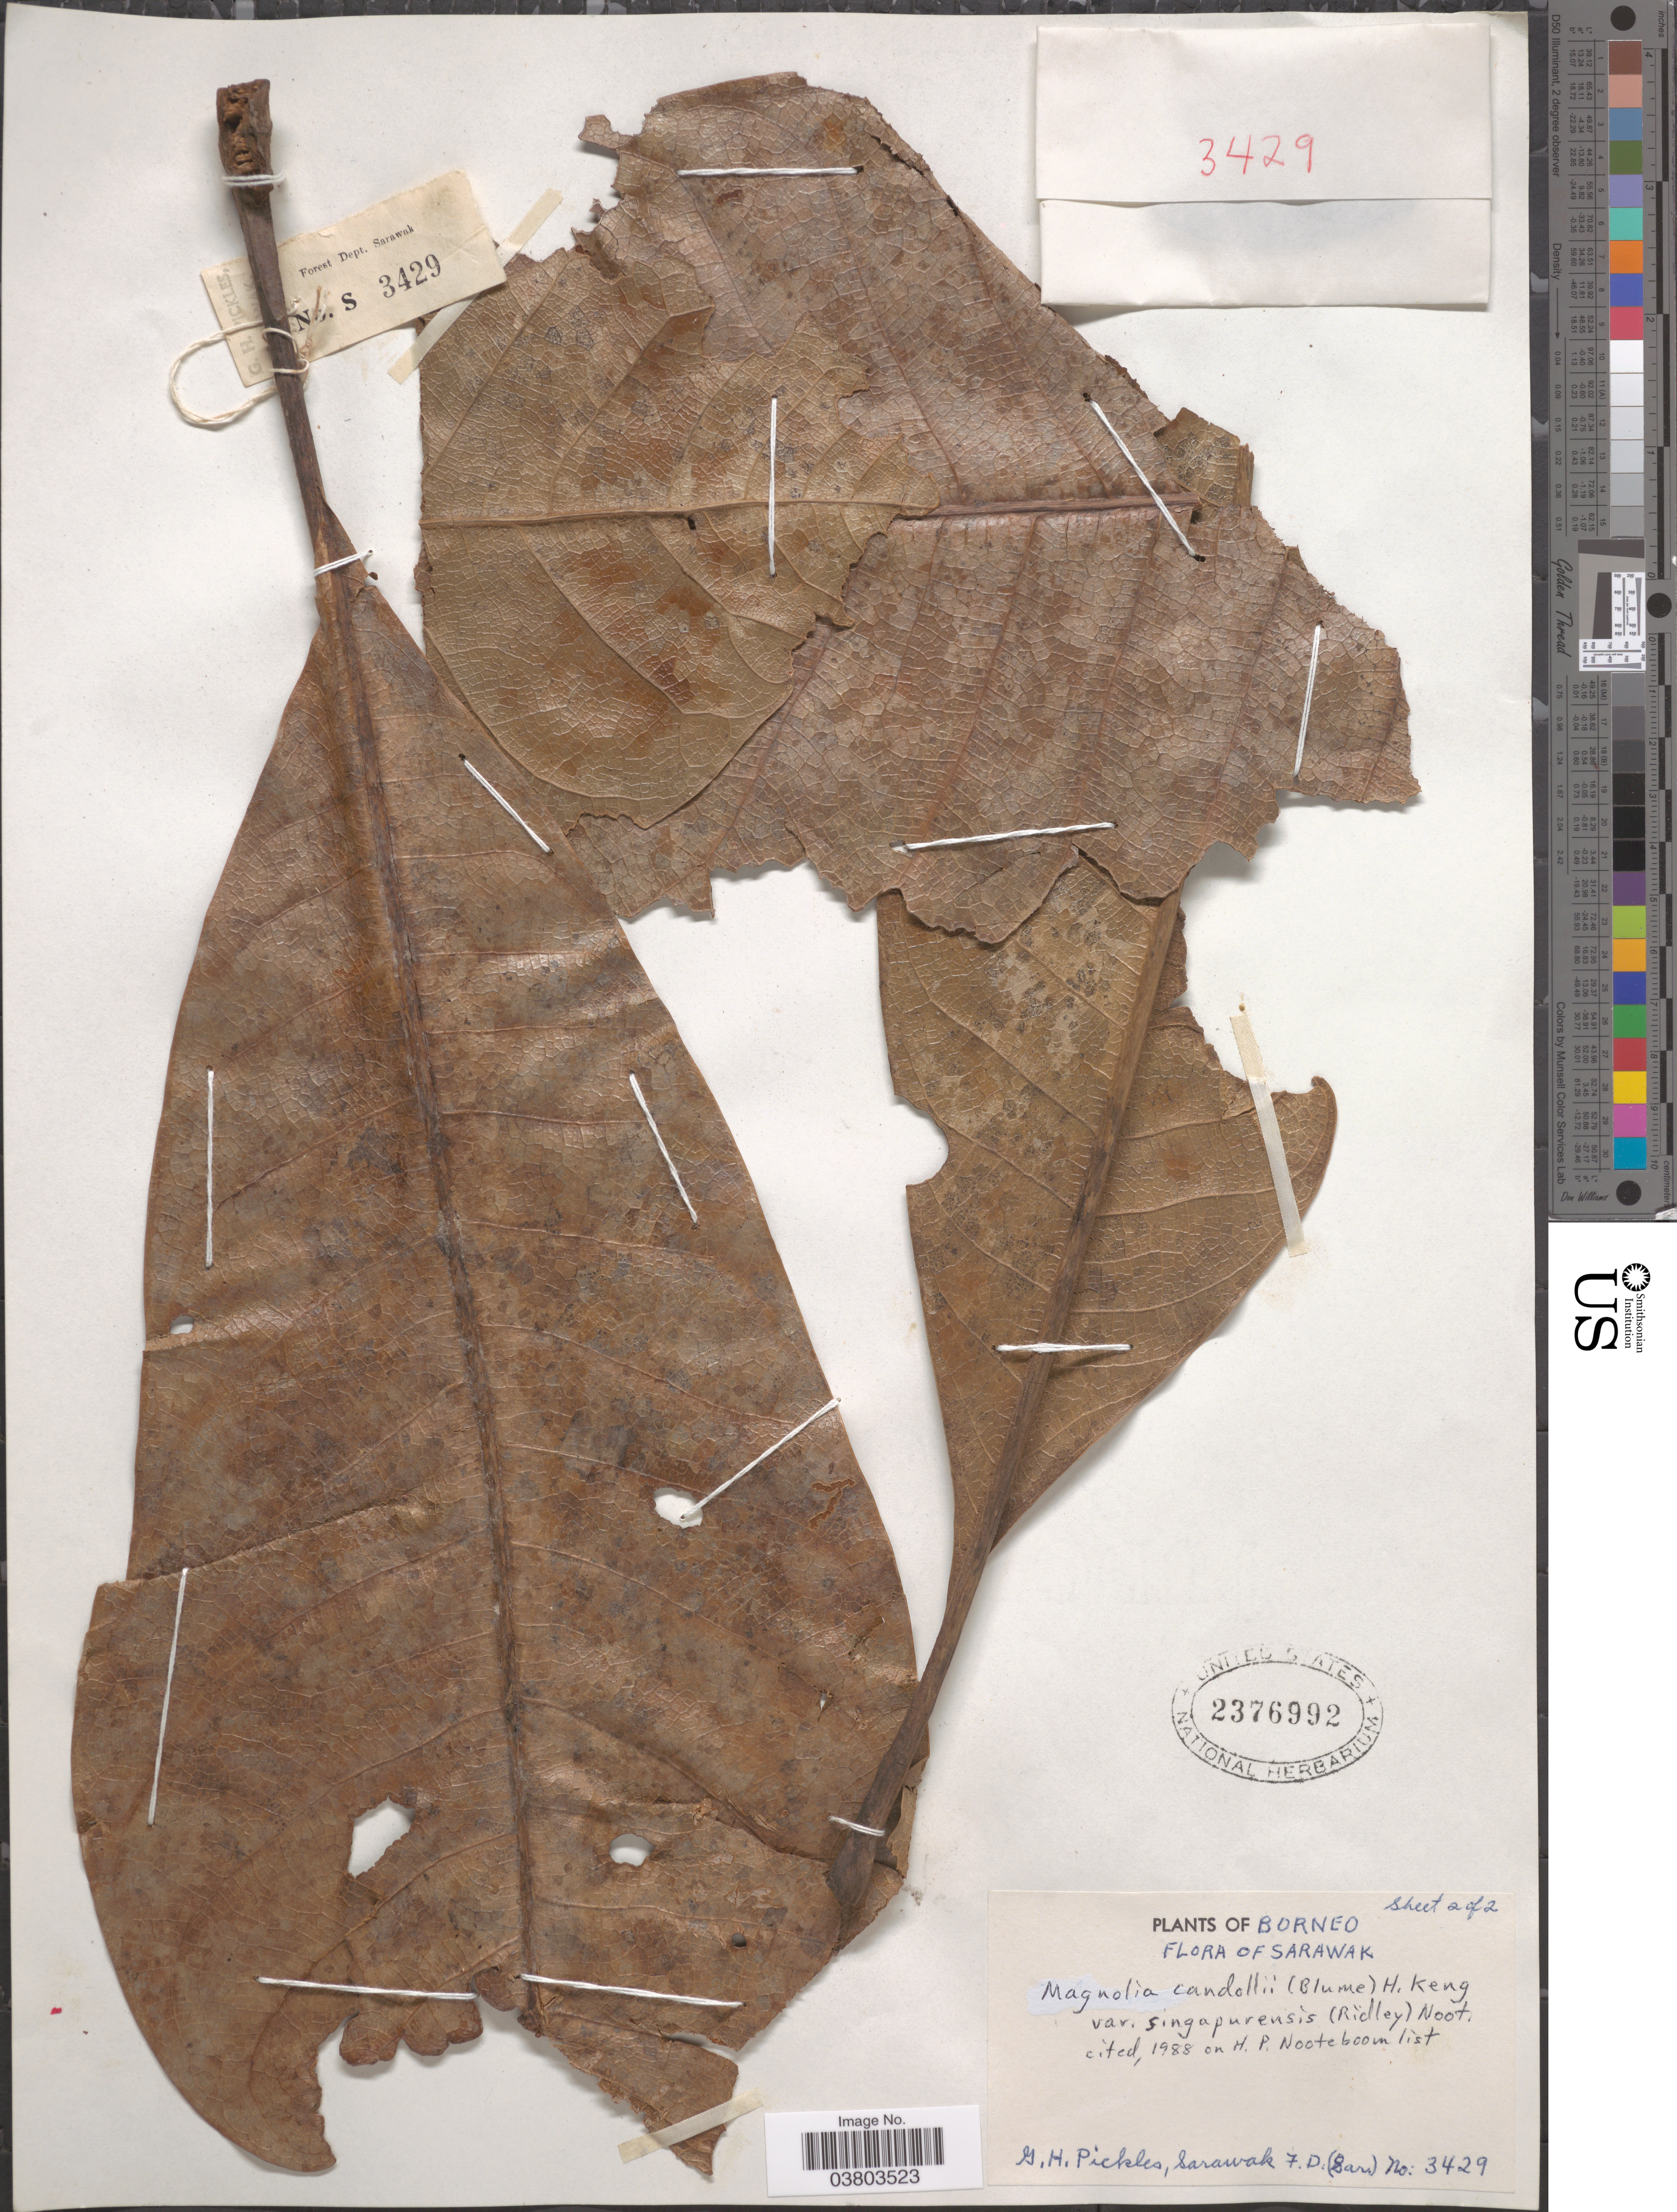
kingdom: Plantae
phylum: Tracheophyta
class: Magnoliopsida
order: Magnoliales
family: Magnoliaceae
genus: Magnolia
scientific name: Magnolia candollei var. singapurensis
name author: (Ridl.) Noot.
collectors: G. Pickles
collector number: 3429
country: Malaysia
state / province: Sarawak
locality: Borneo.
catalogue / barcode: US 2376992